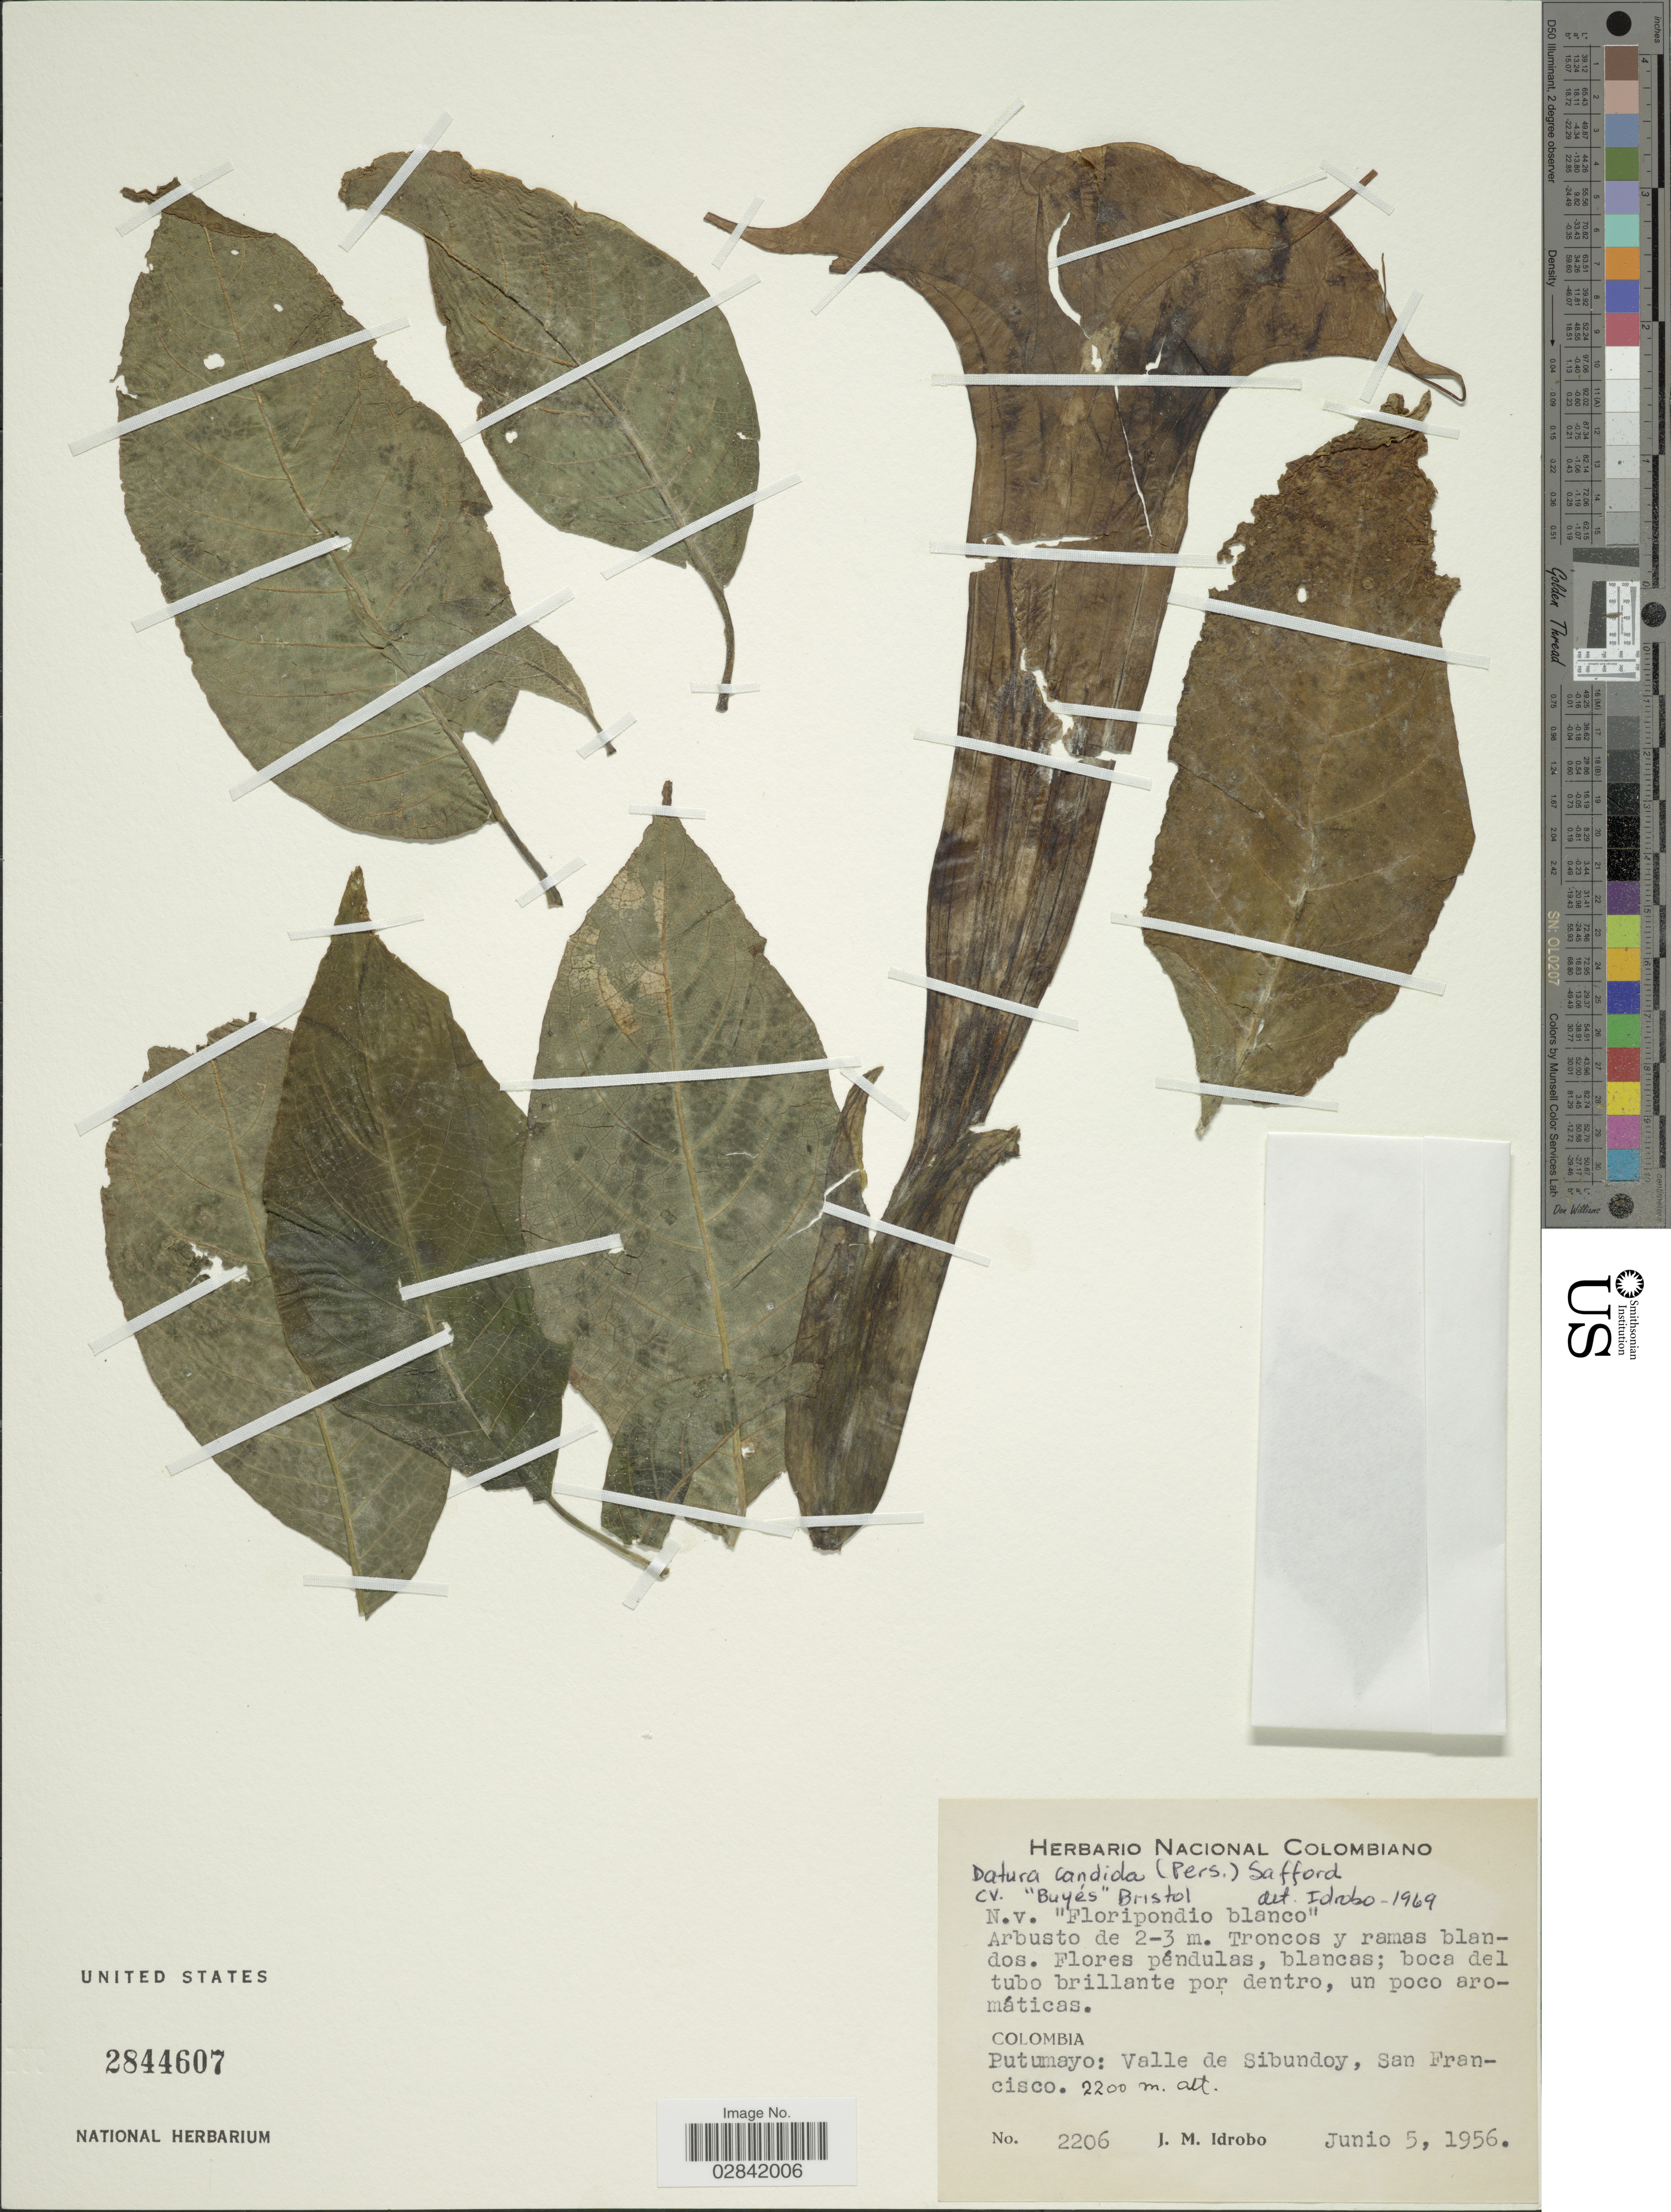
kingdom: Plantae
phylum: Tracheophyta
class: Magnoliopsida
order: Solanales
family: Solanaceae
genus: Brugmansia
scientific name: Brugmansia x candida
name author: Pers.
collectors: J. M. Idrobo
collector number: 2206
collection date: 1956-06-05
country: Colombia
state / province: Putumayo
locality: Valle de Sibundoy, San Francisco.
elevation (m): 2200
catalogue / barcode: US 2844607